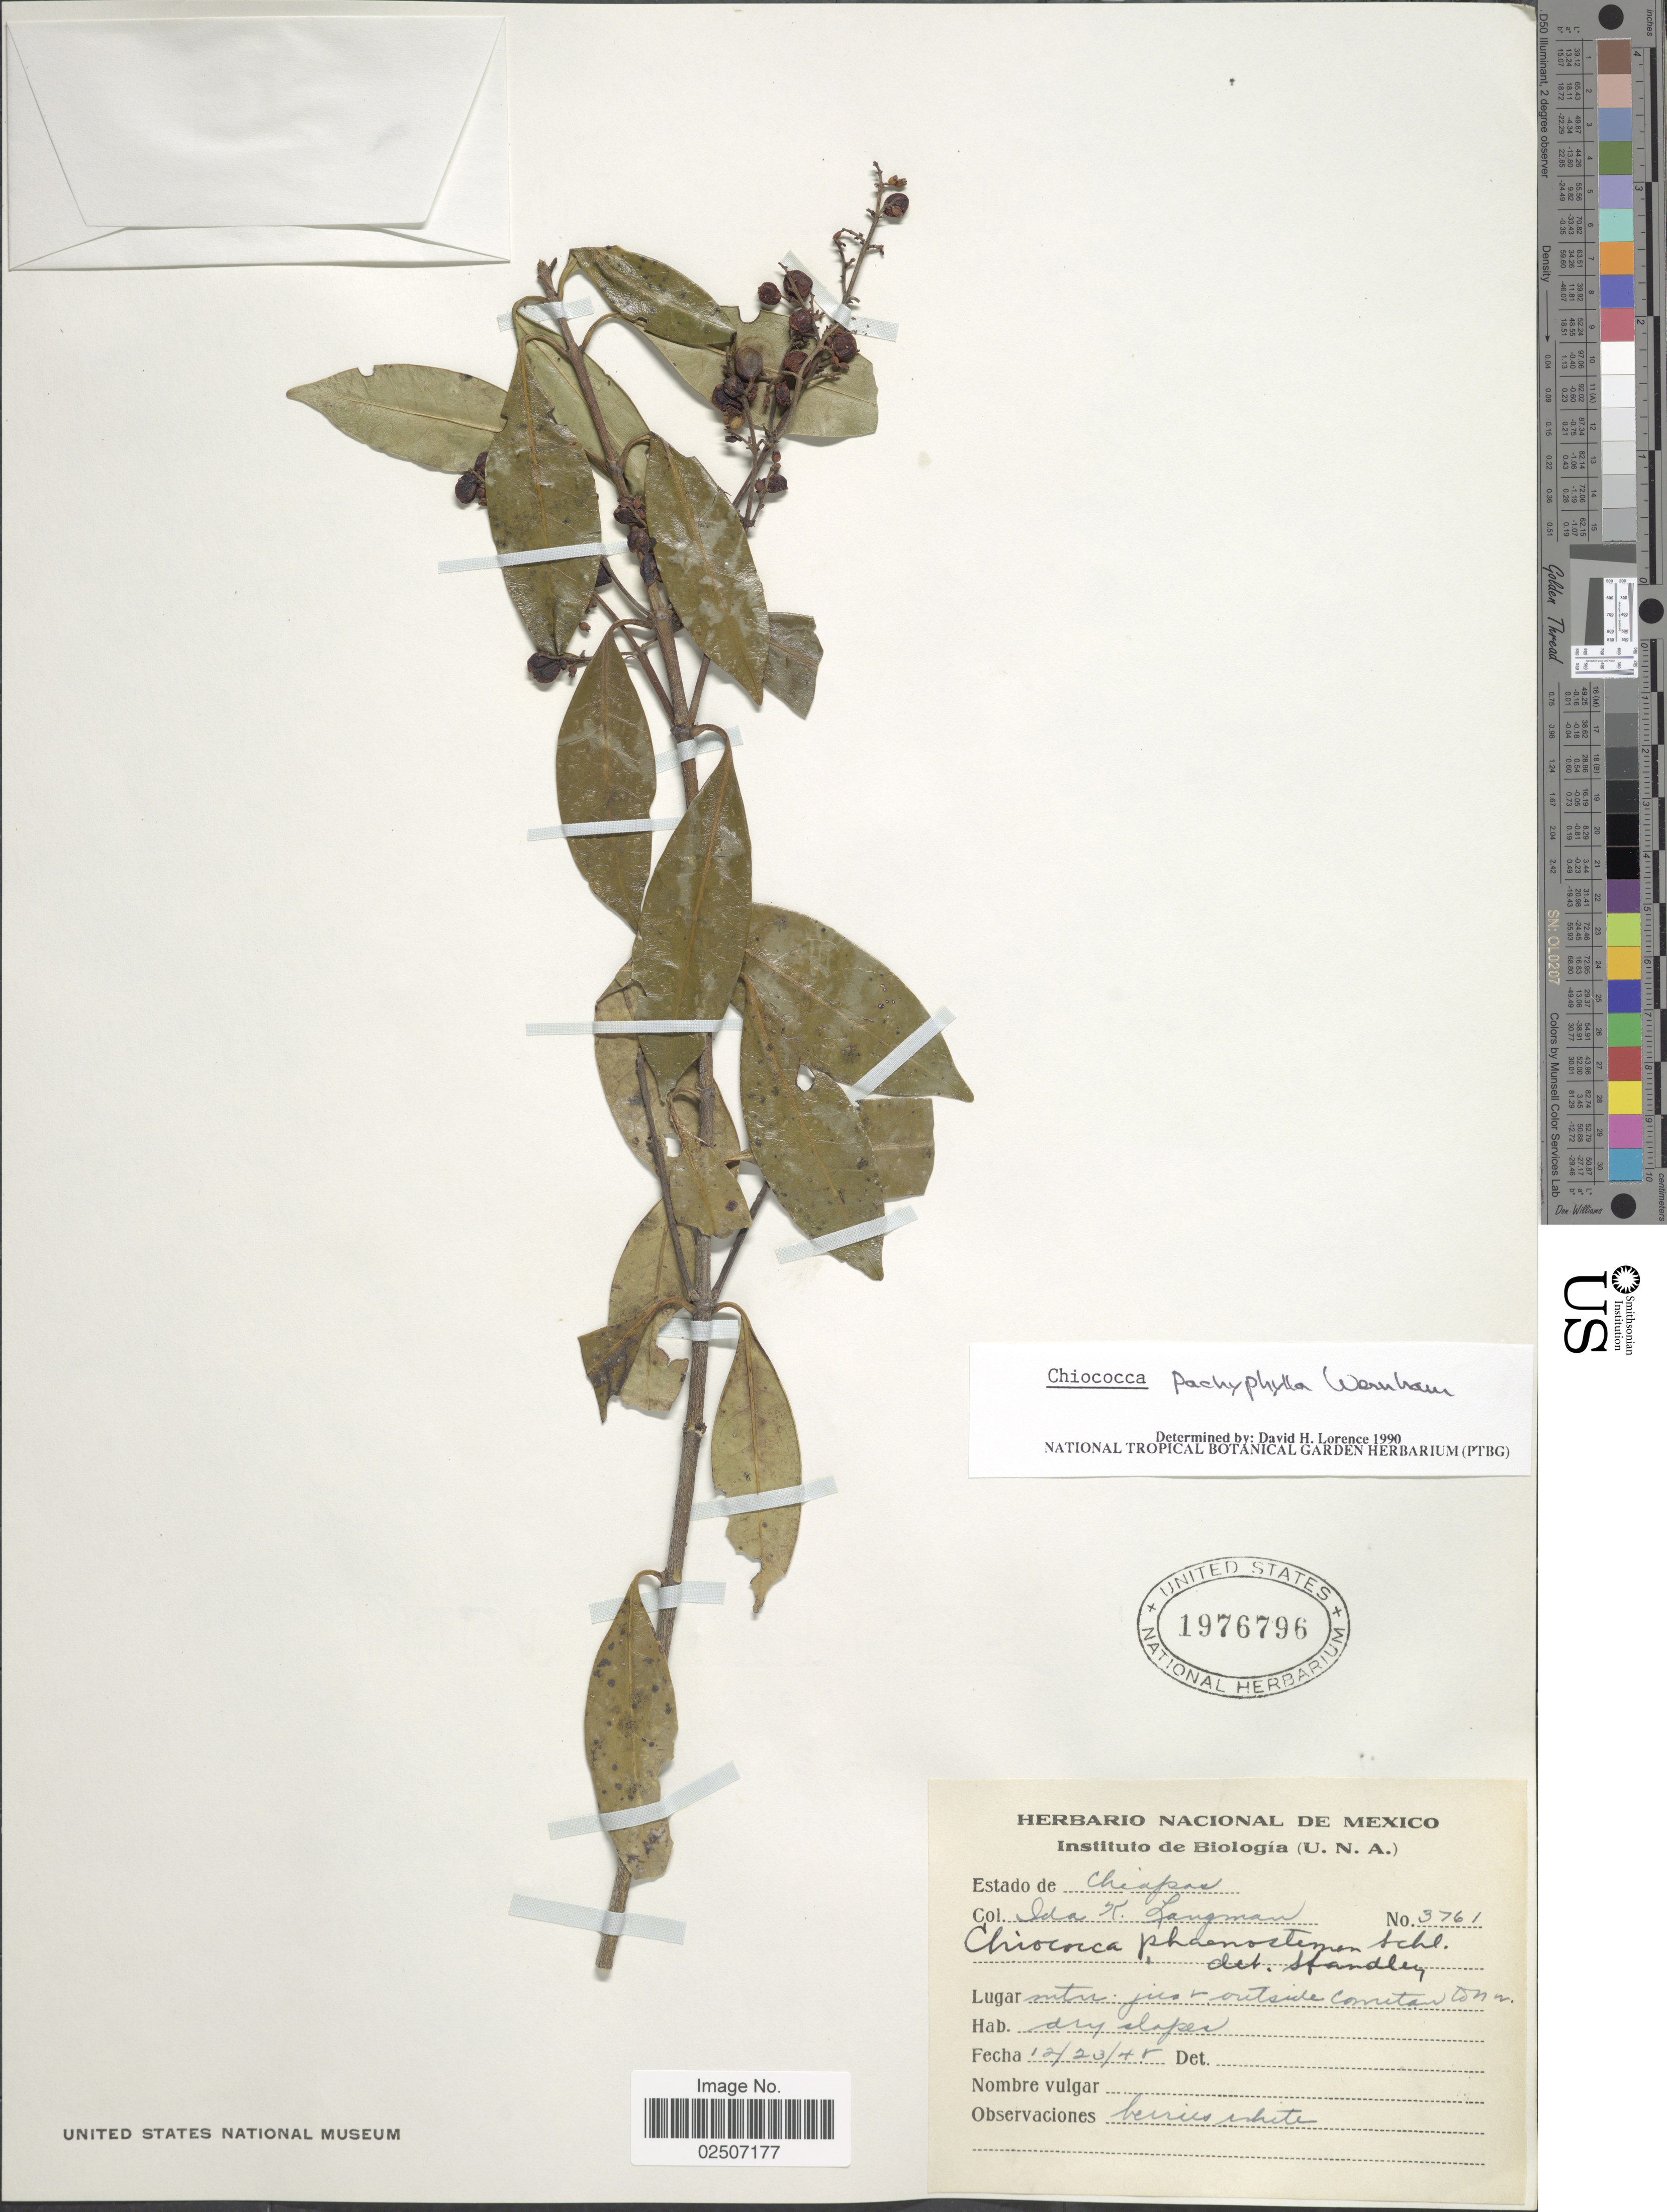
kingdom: Plantae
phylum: Tracheophyta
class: Magnoliopsida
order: Gentianales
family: Rubiaceae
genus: Chiococca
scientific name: Chiococca pachyphylla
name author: Wernham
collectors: I. K. Langman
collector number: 3761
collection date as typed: Transcribed d/m/y: 23/12/48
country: Mexico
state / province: Chiapas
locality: mtn. just outside Comitan to N. W.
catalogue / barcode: US 1976796